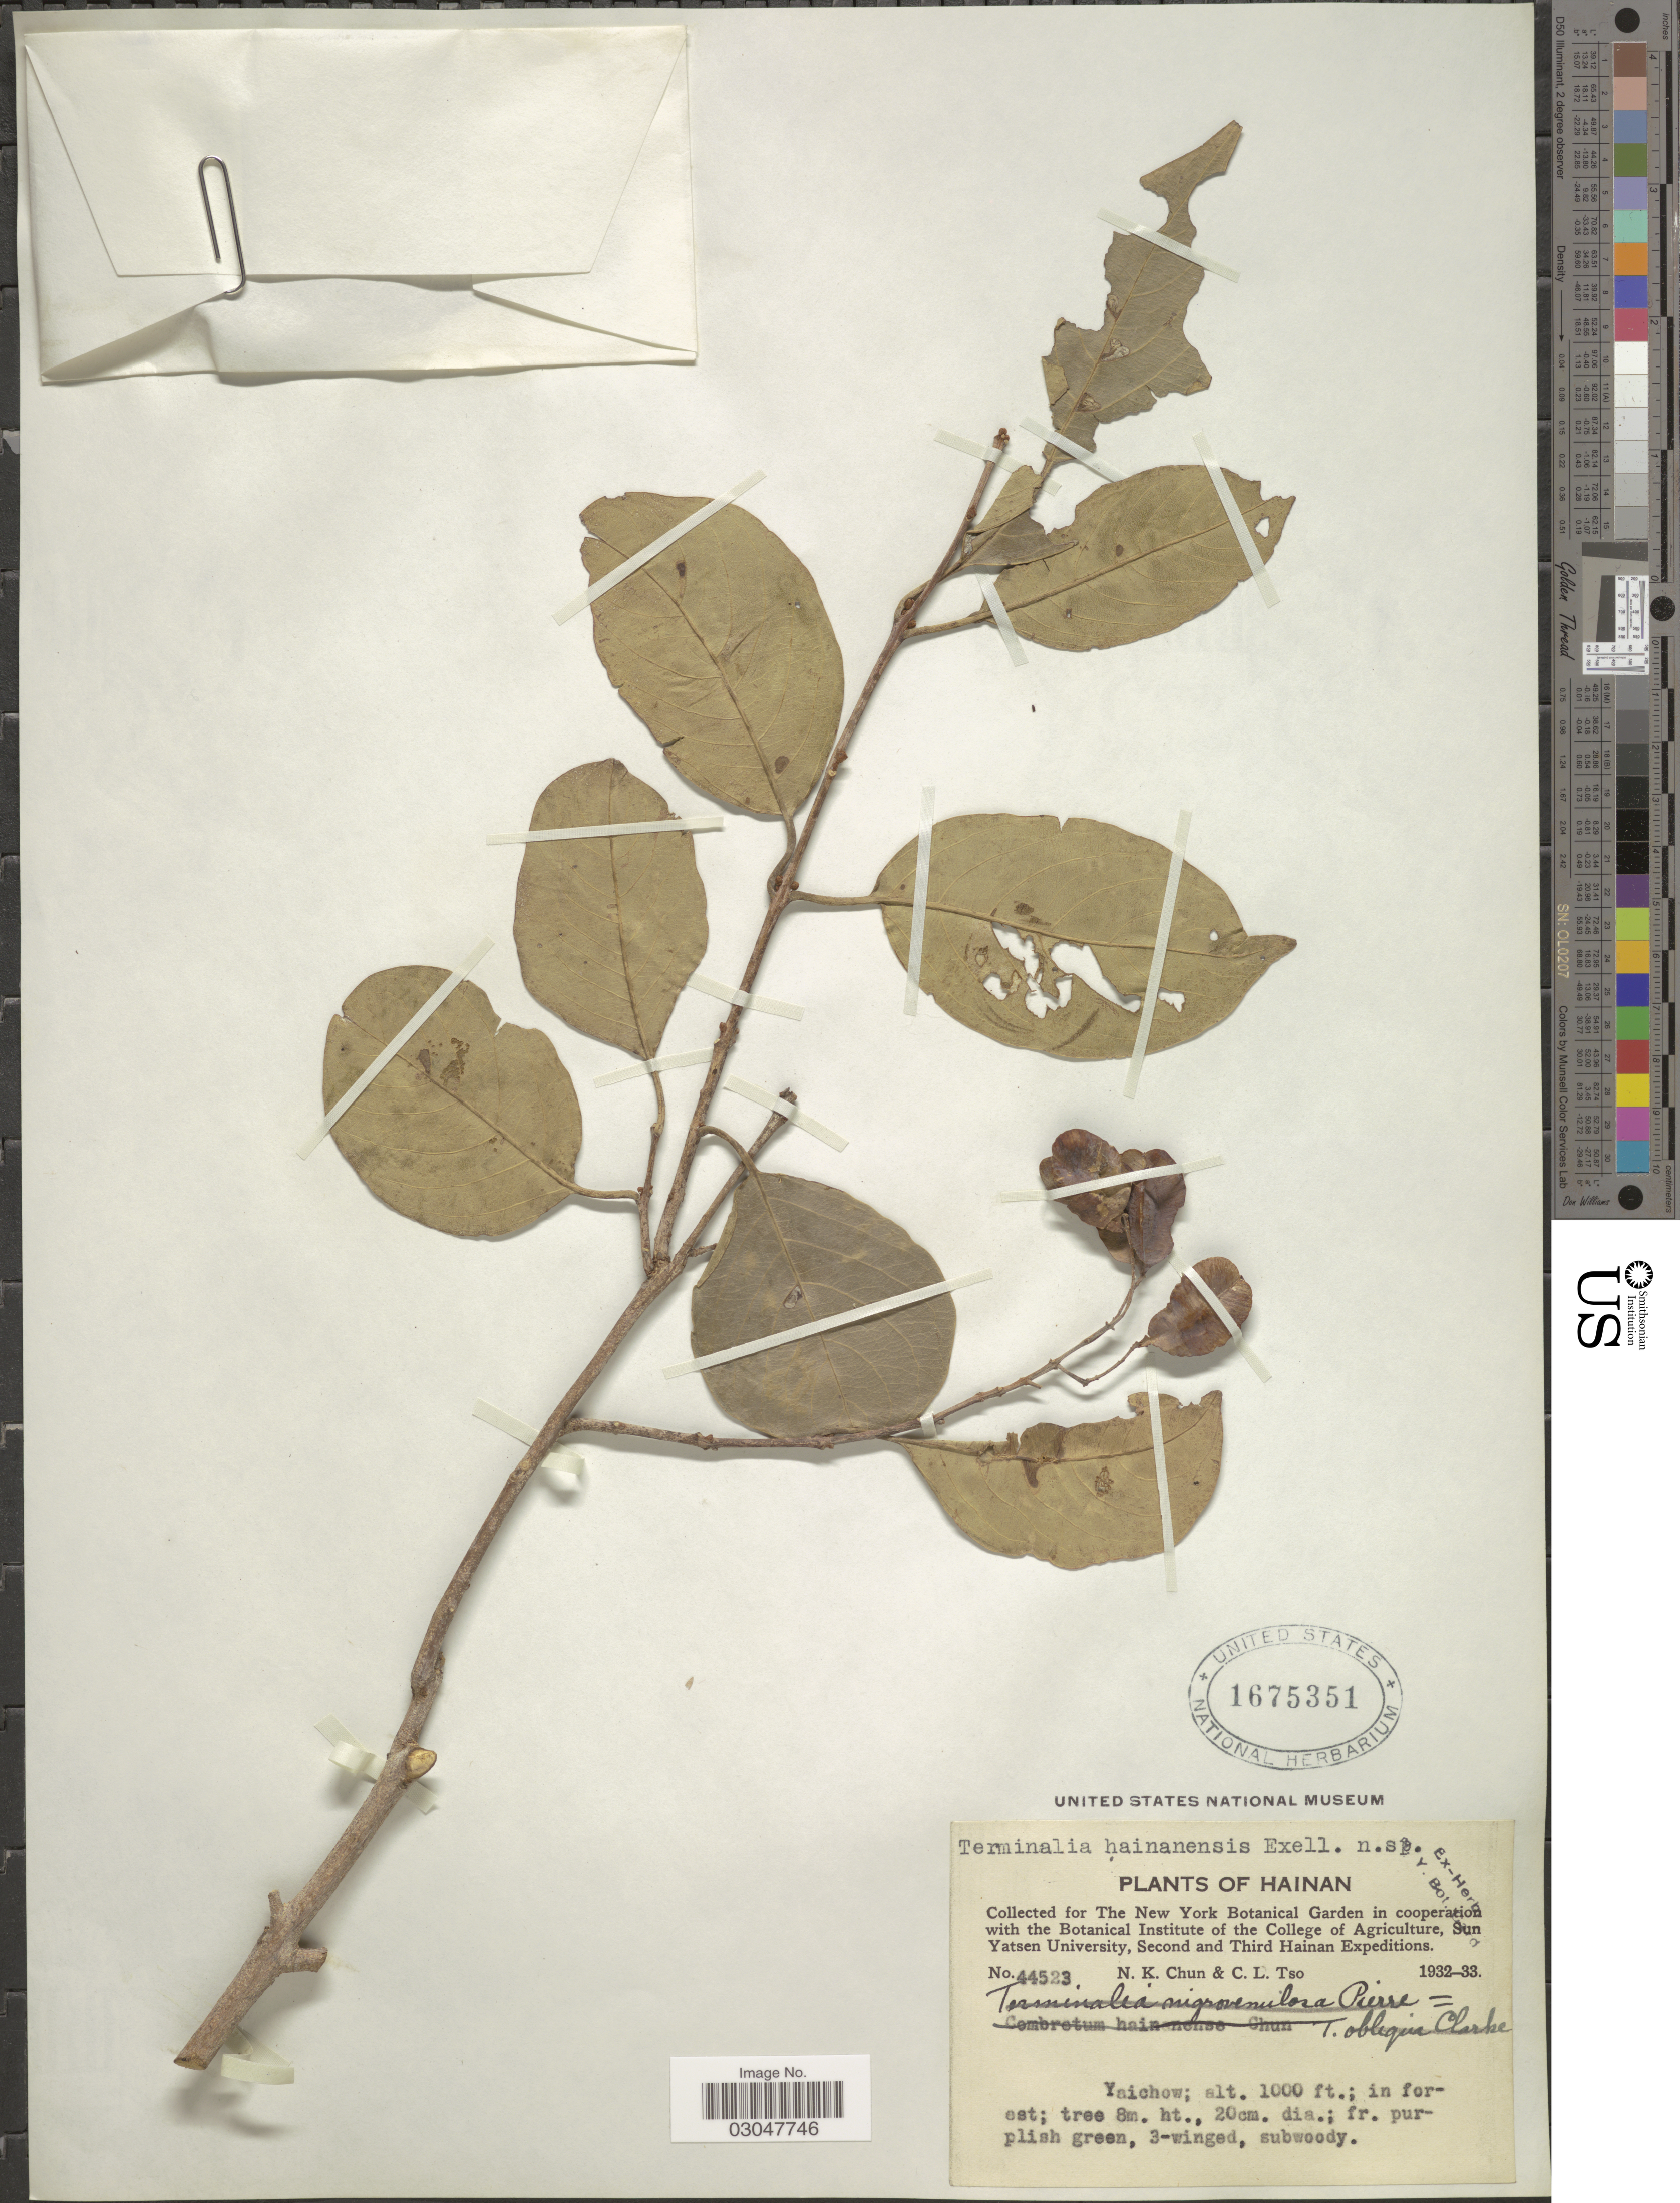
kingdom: Plantae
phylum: Tracheophyta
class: Magnoliopsida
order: Myrtales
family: Combretaceae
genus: Terminalia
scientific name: Terminalia hainanensis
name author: Exell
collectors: N. K. Chun & C. Tso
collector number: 44523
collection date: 1932/1933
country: China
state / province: Hainan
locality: Yaichow.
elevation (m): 305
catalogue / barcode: US 1675351